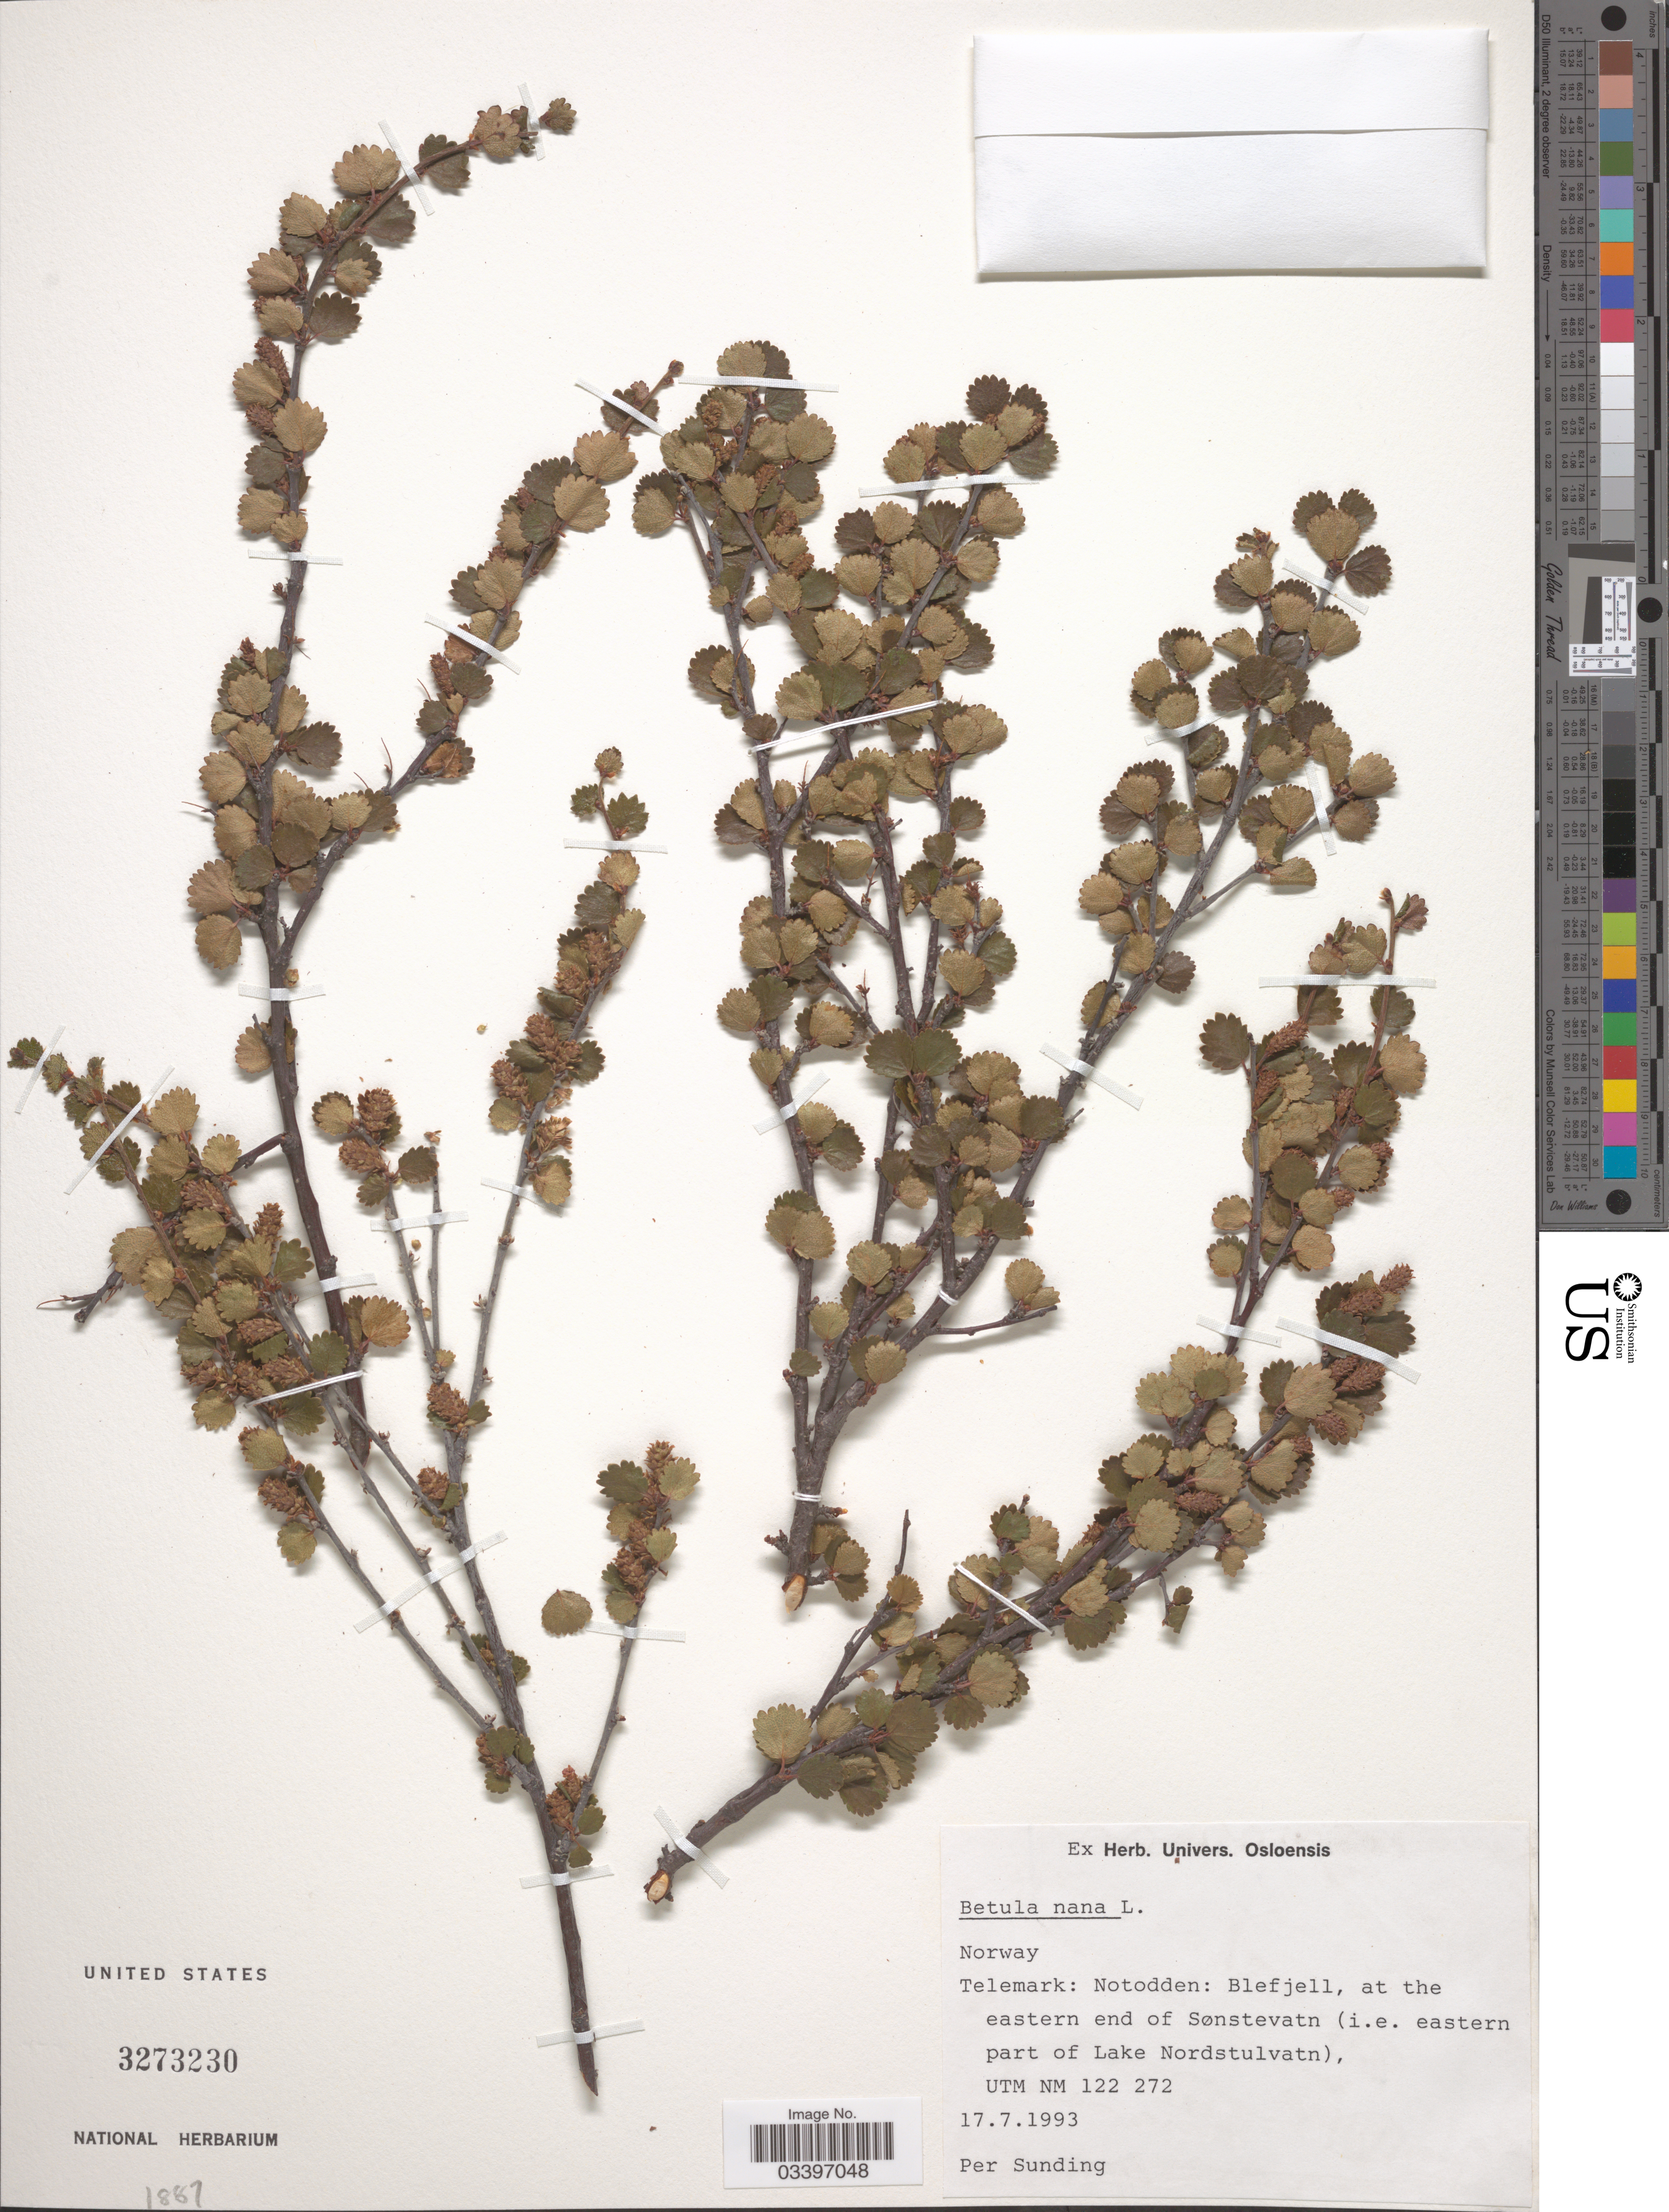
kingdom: Plantae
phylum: Tracheophyta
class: Magnoliopsida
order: Fagales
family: Betulaceae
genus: Betula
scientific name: Betula nana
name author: L.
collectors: P. O. Sunding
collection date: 1993-07-17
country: Norway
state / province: Telemark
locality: Notodden: Blefjell, at the eastern end of Sønstevatn (i. e. eastern part of Lake Nordstulvatn), UTM NM 122 272.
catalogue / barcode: US 3273230